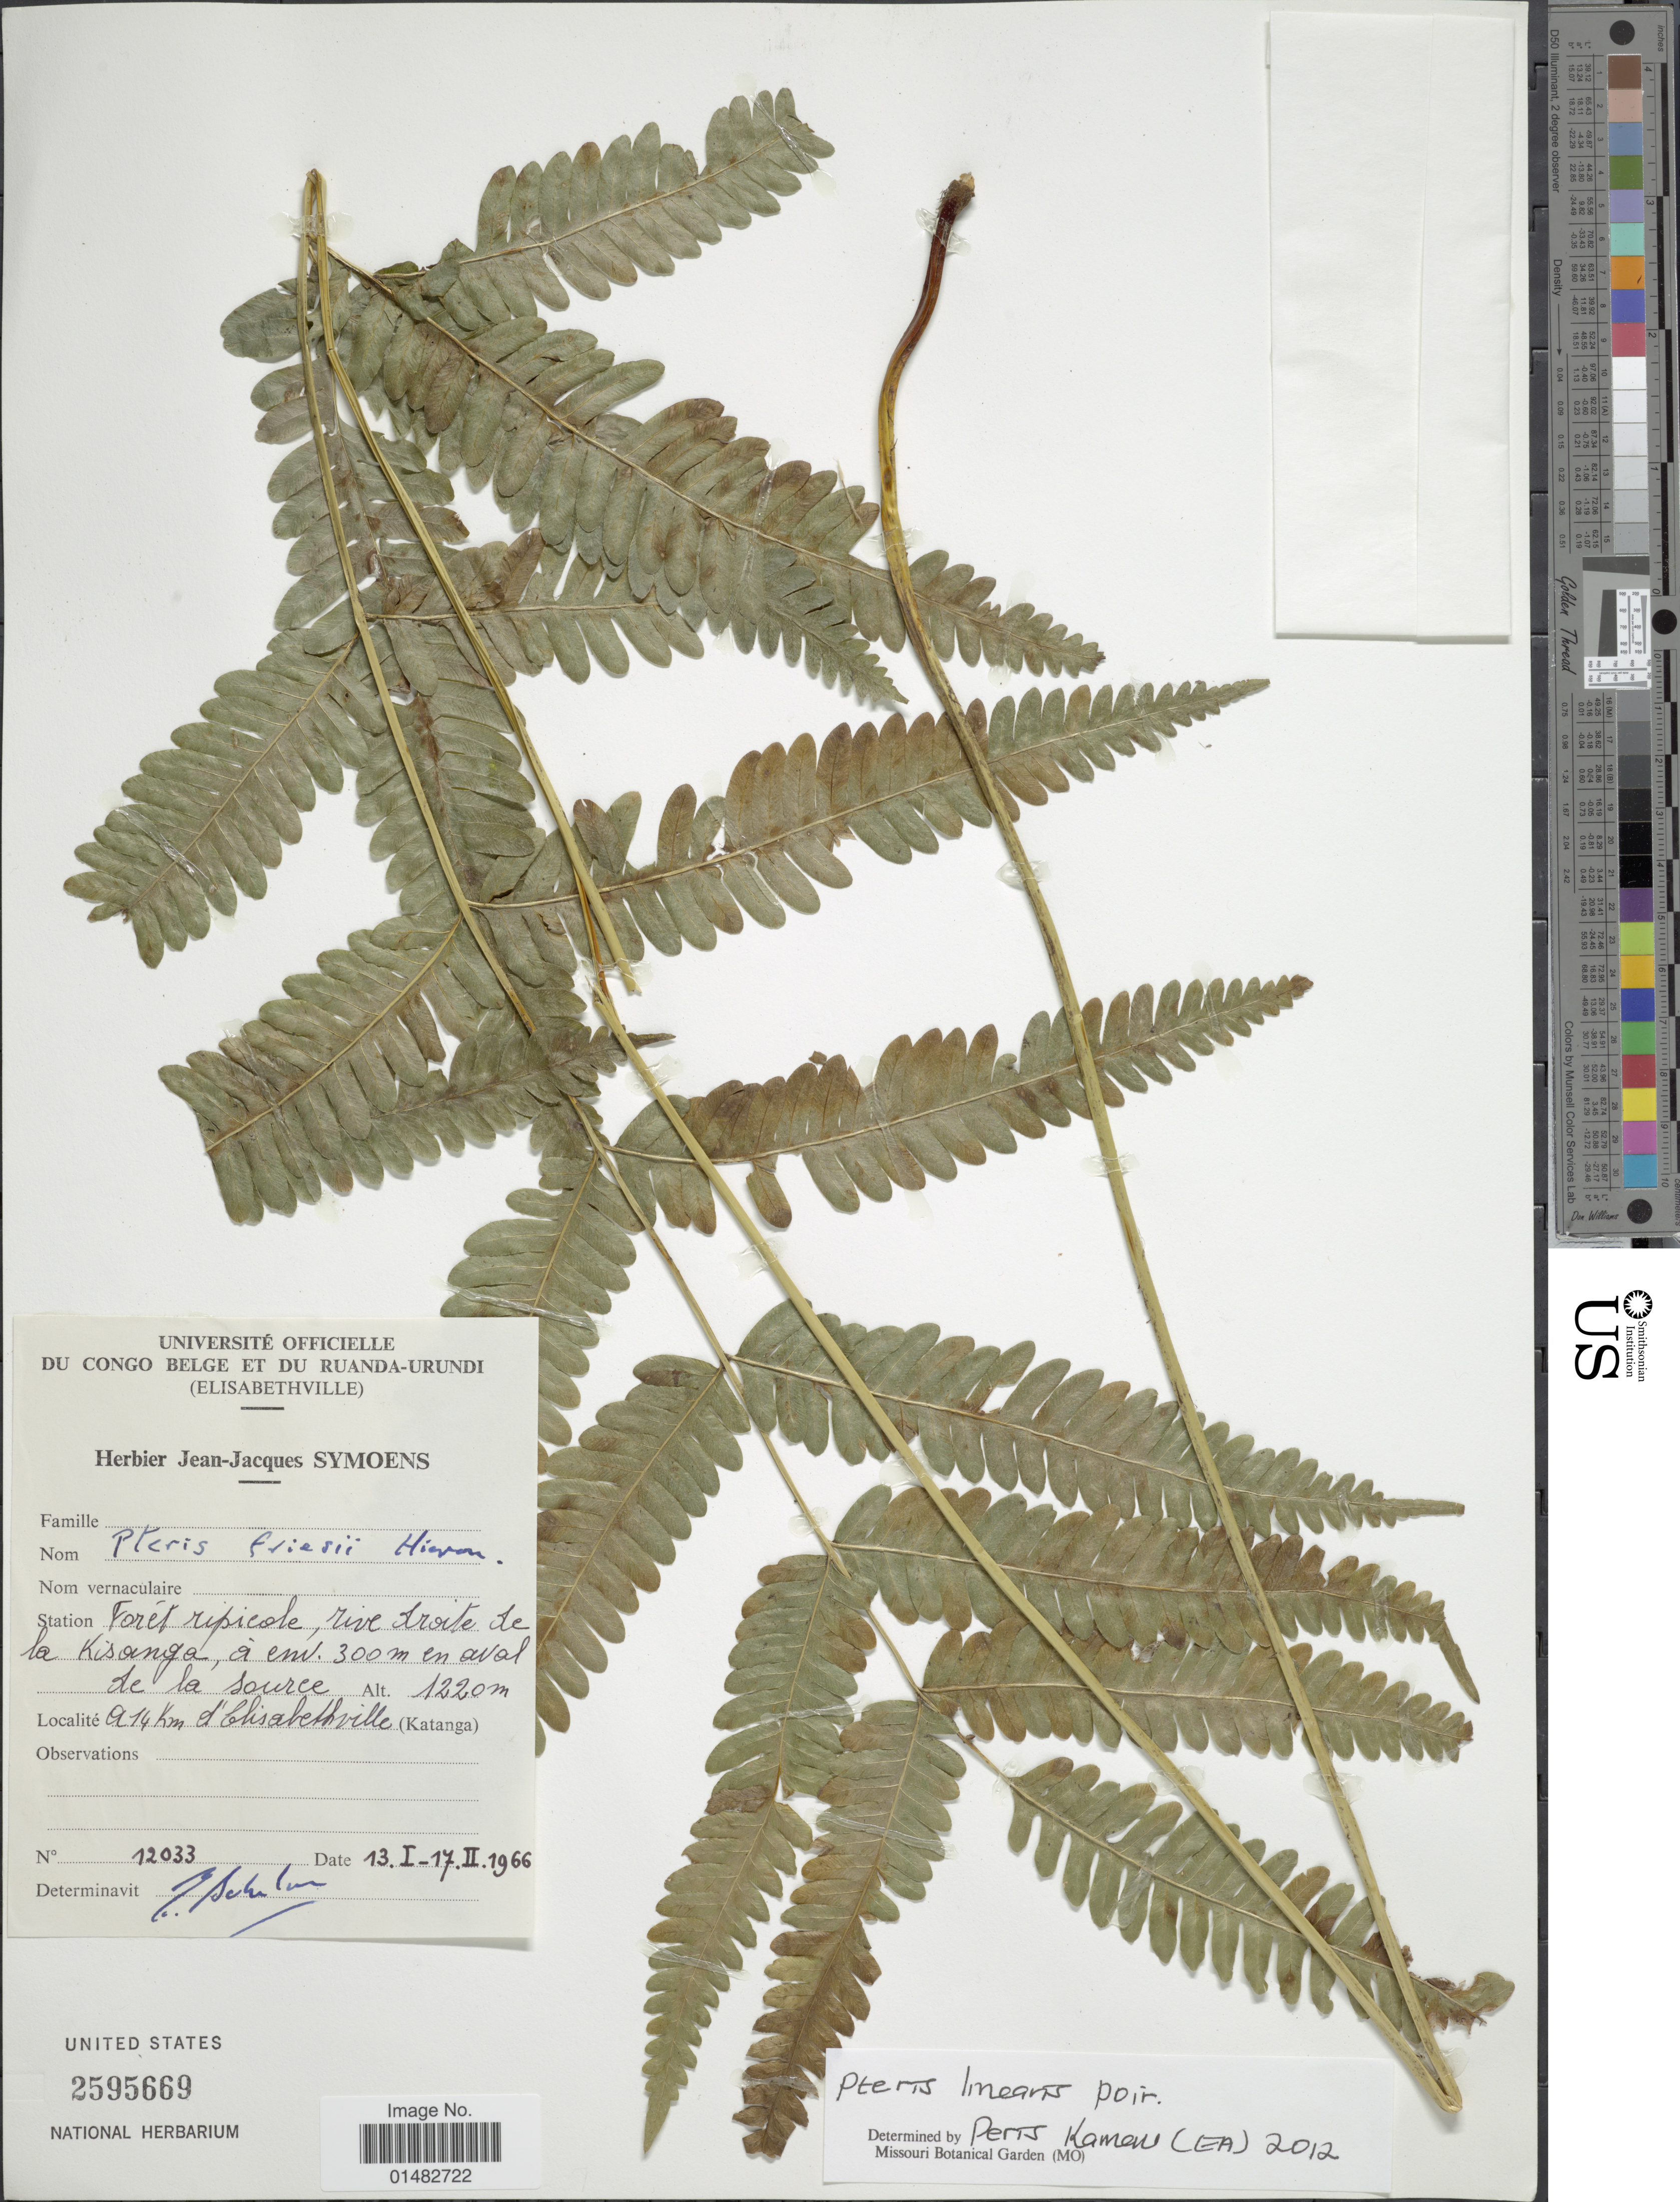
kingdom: Plantae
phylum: Tracheophyta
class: Polypodiopsida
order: Polypodiales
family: Pteridaceae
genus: Pteris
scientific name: Pteris linearis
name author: Poir.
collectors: ex herb. Jean-Jacques Symoens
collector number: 12033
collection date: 1966-01-13/1966-02-17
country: Congo, Democratic Republic of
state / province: Haut-Katanga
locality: A 14 km d'Elisabethville.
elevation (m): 1220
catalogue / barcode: US 2595669